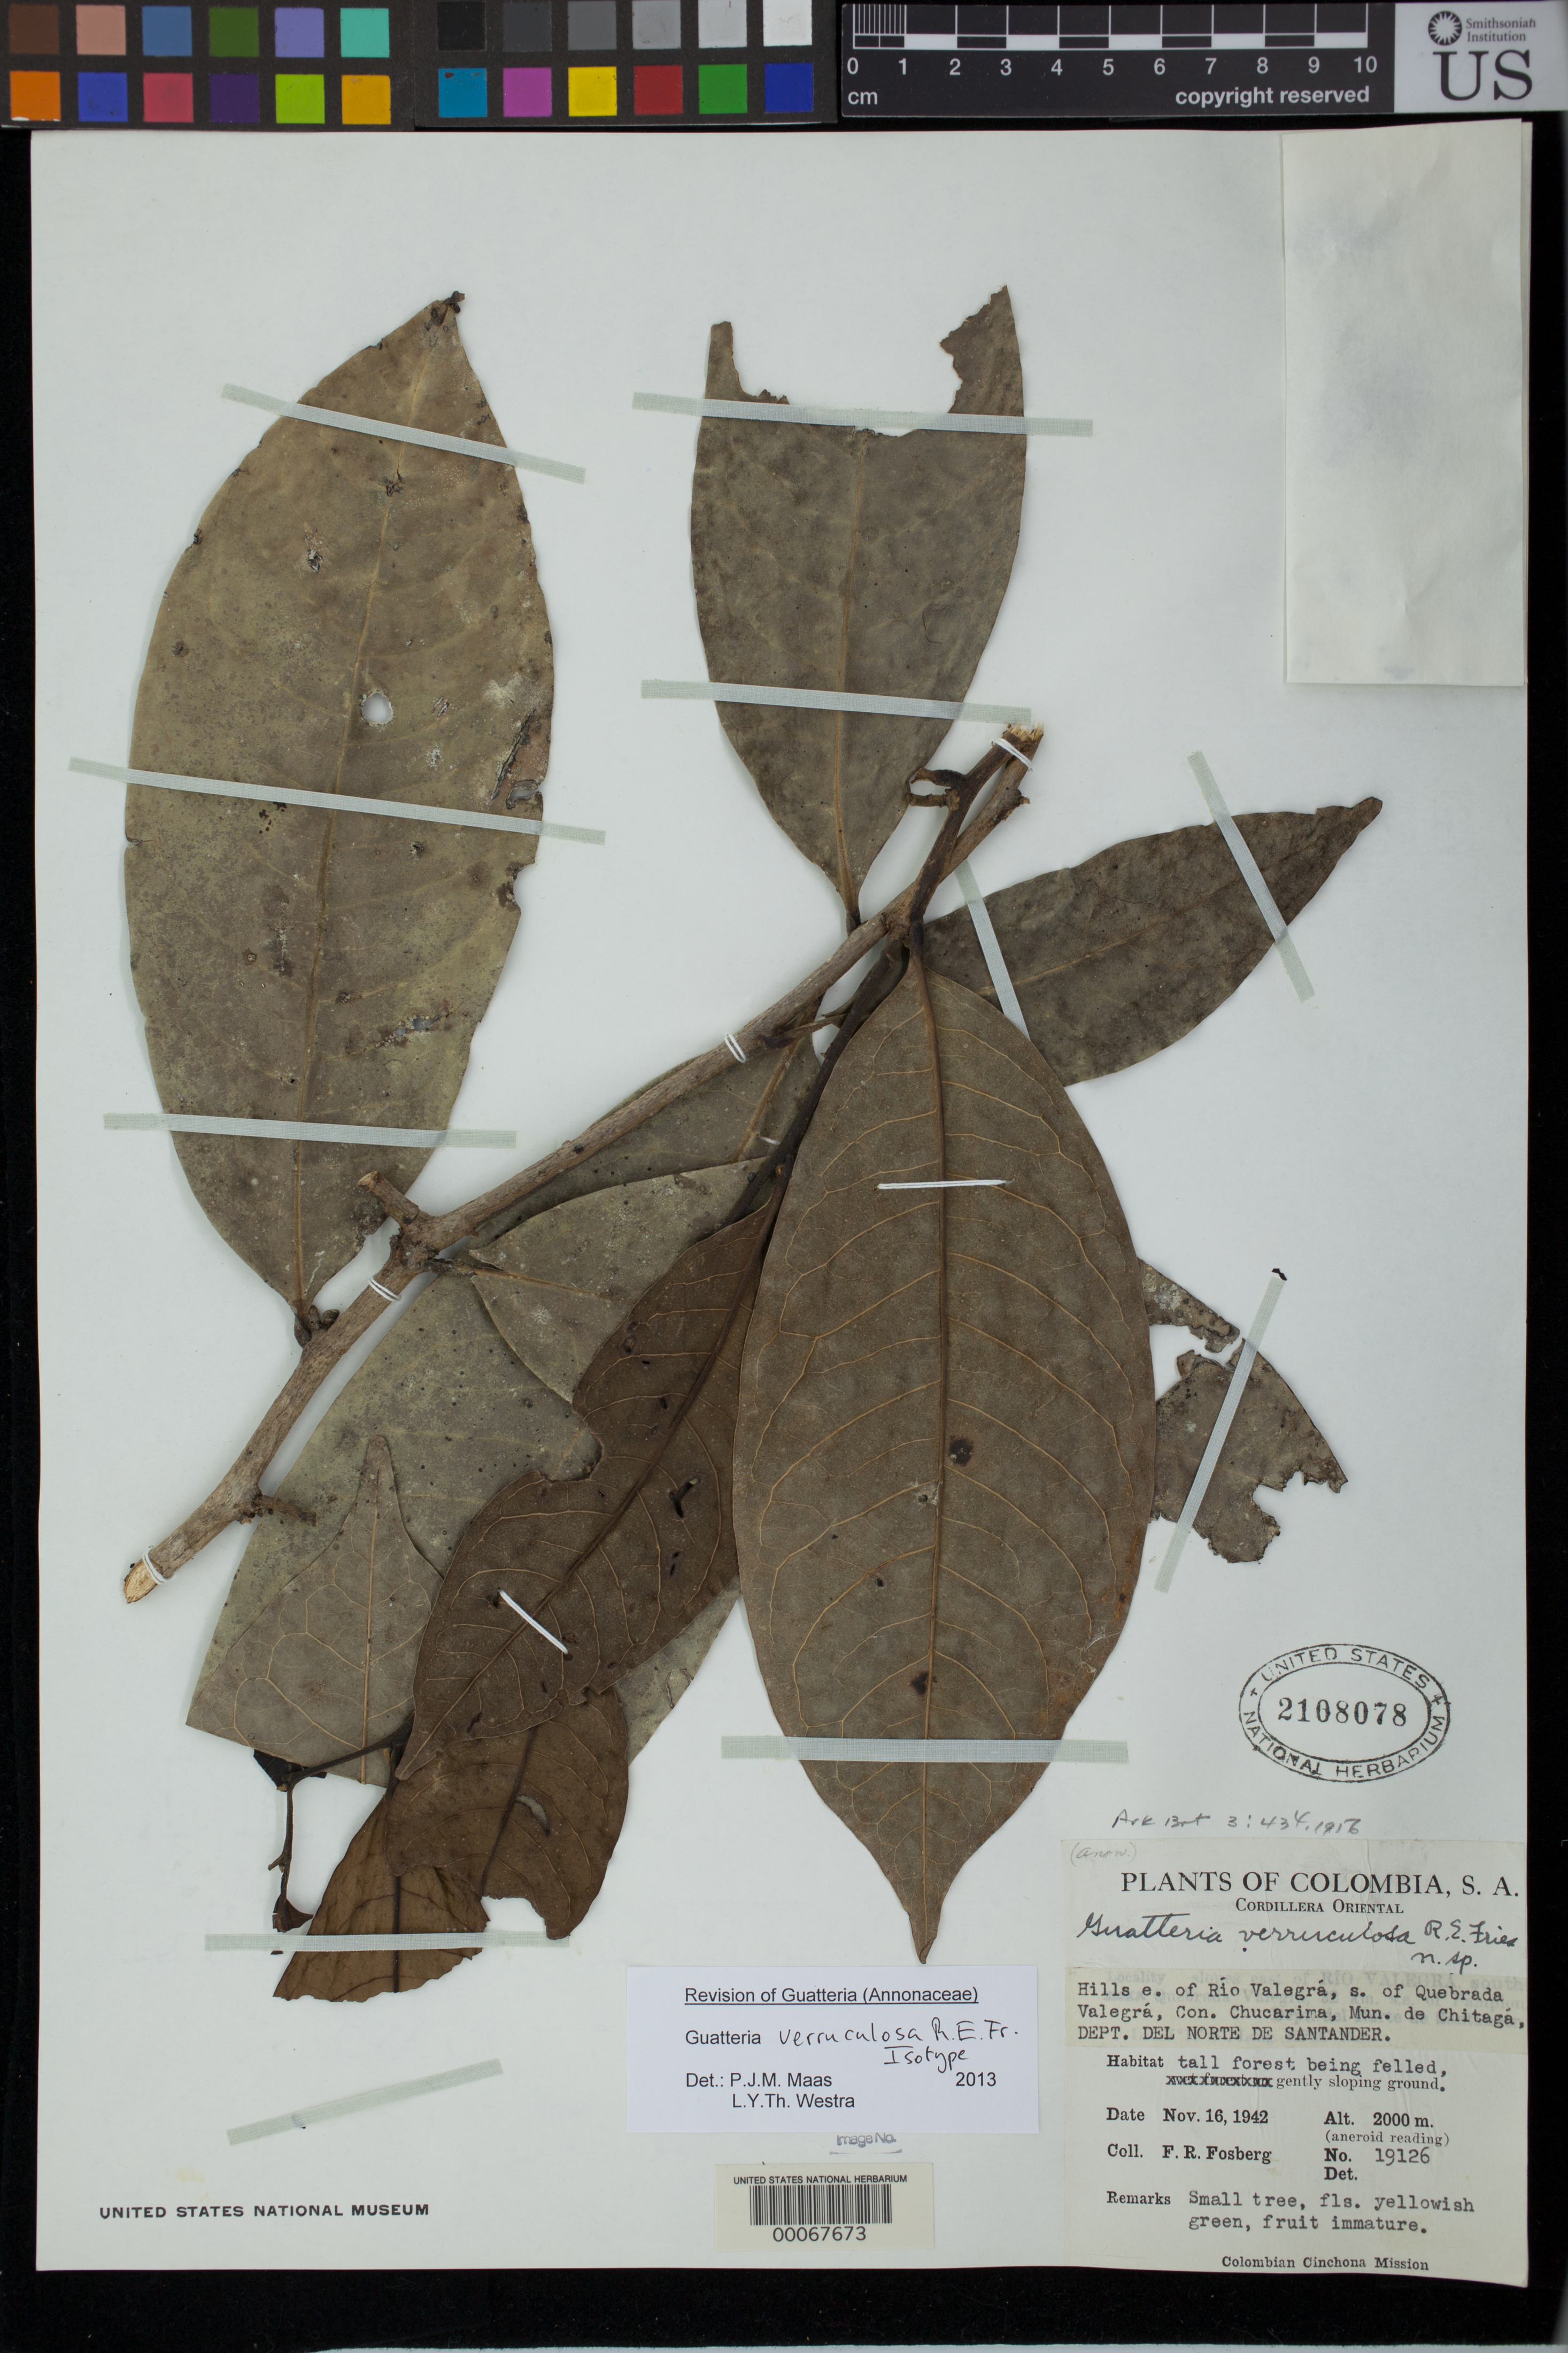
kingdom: Plantae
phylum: Tracheophyta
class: Magnoliopsida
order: Magnoliales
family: Annonaceae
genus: Guatteria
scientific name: Guatteria verruculosa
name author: R.E. Fr.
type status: Isotype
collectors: F. R. Fosberg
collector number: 19126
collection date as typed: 16 Nov 1942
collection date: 1942-11-16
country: Colombia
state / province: Norte de Santander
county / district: Chitaga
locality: Hills E of Rio Valegra, S of Quebrada Valegra, Con. Chucarira.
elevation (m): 2000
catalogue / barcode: US 2108078